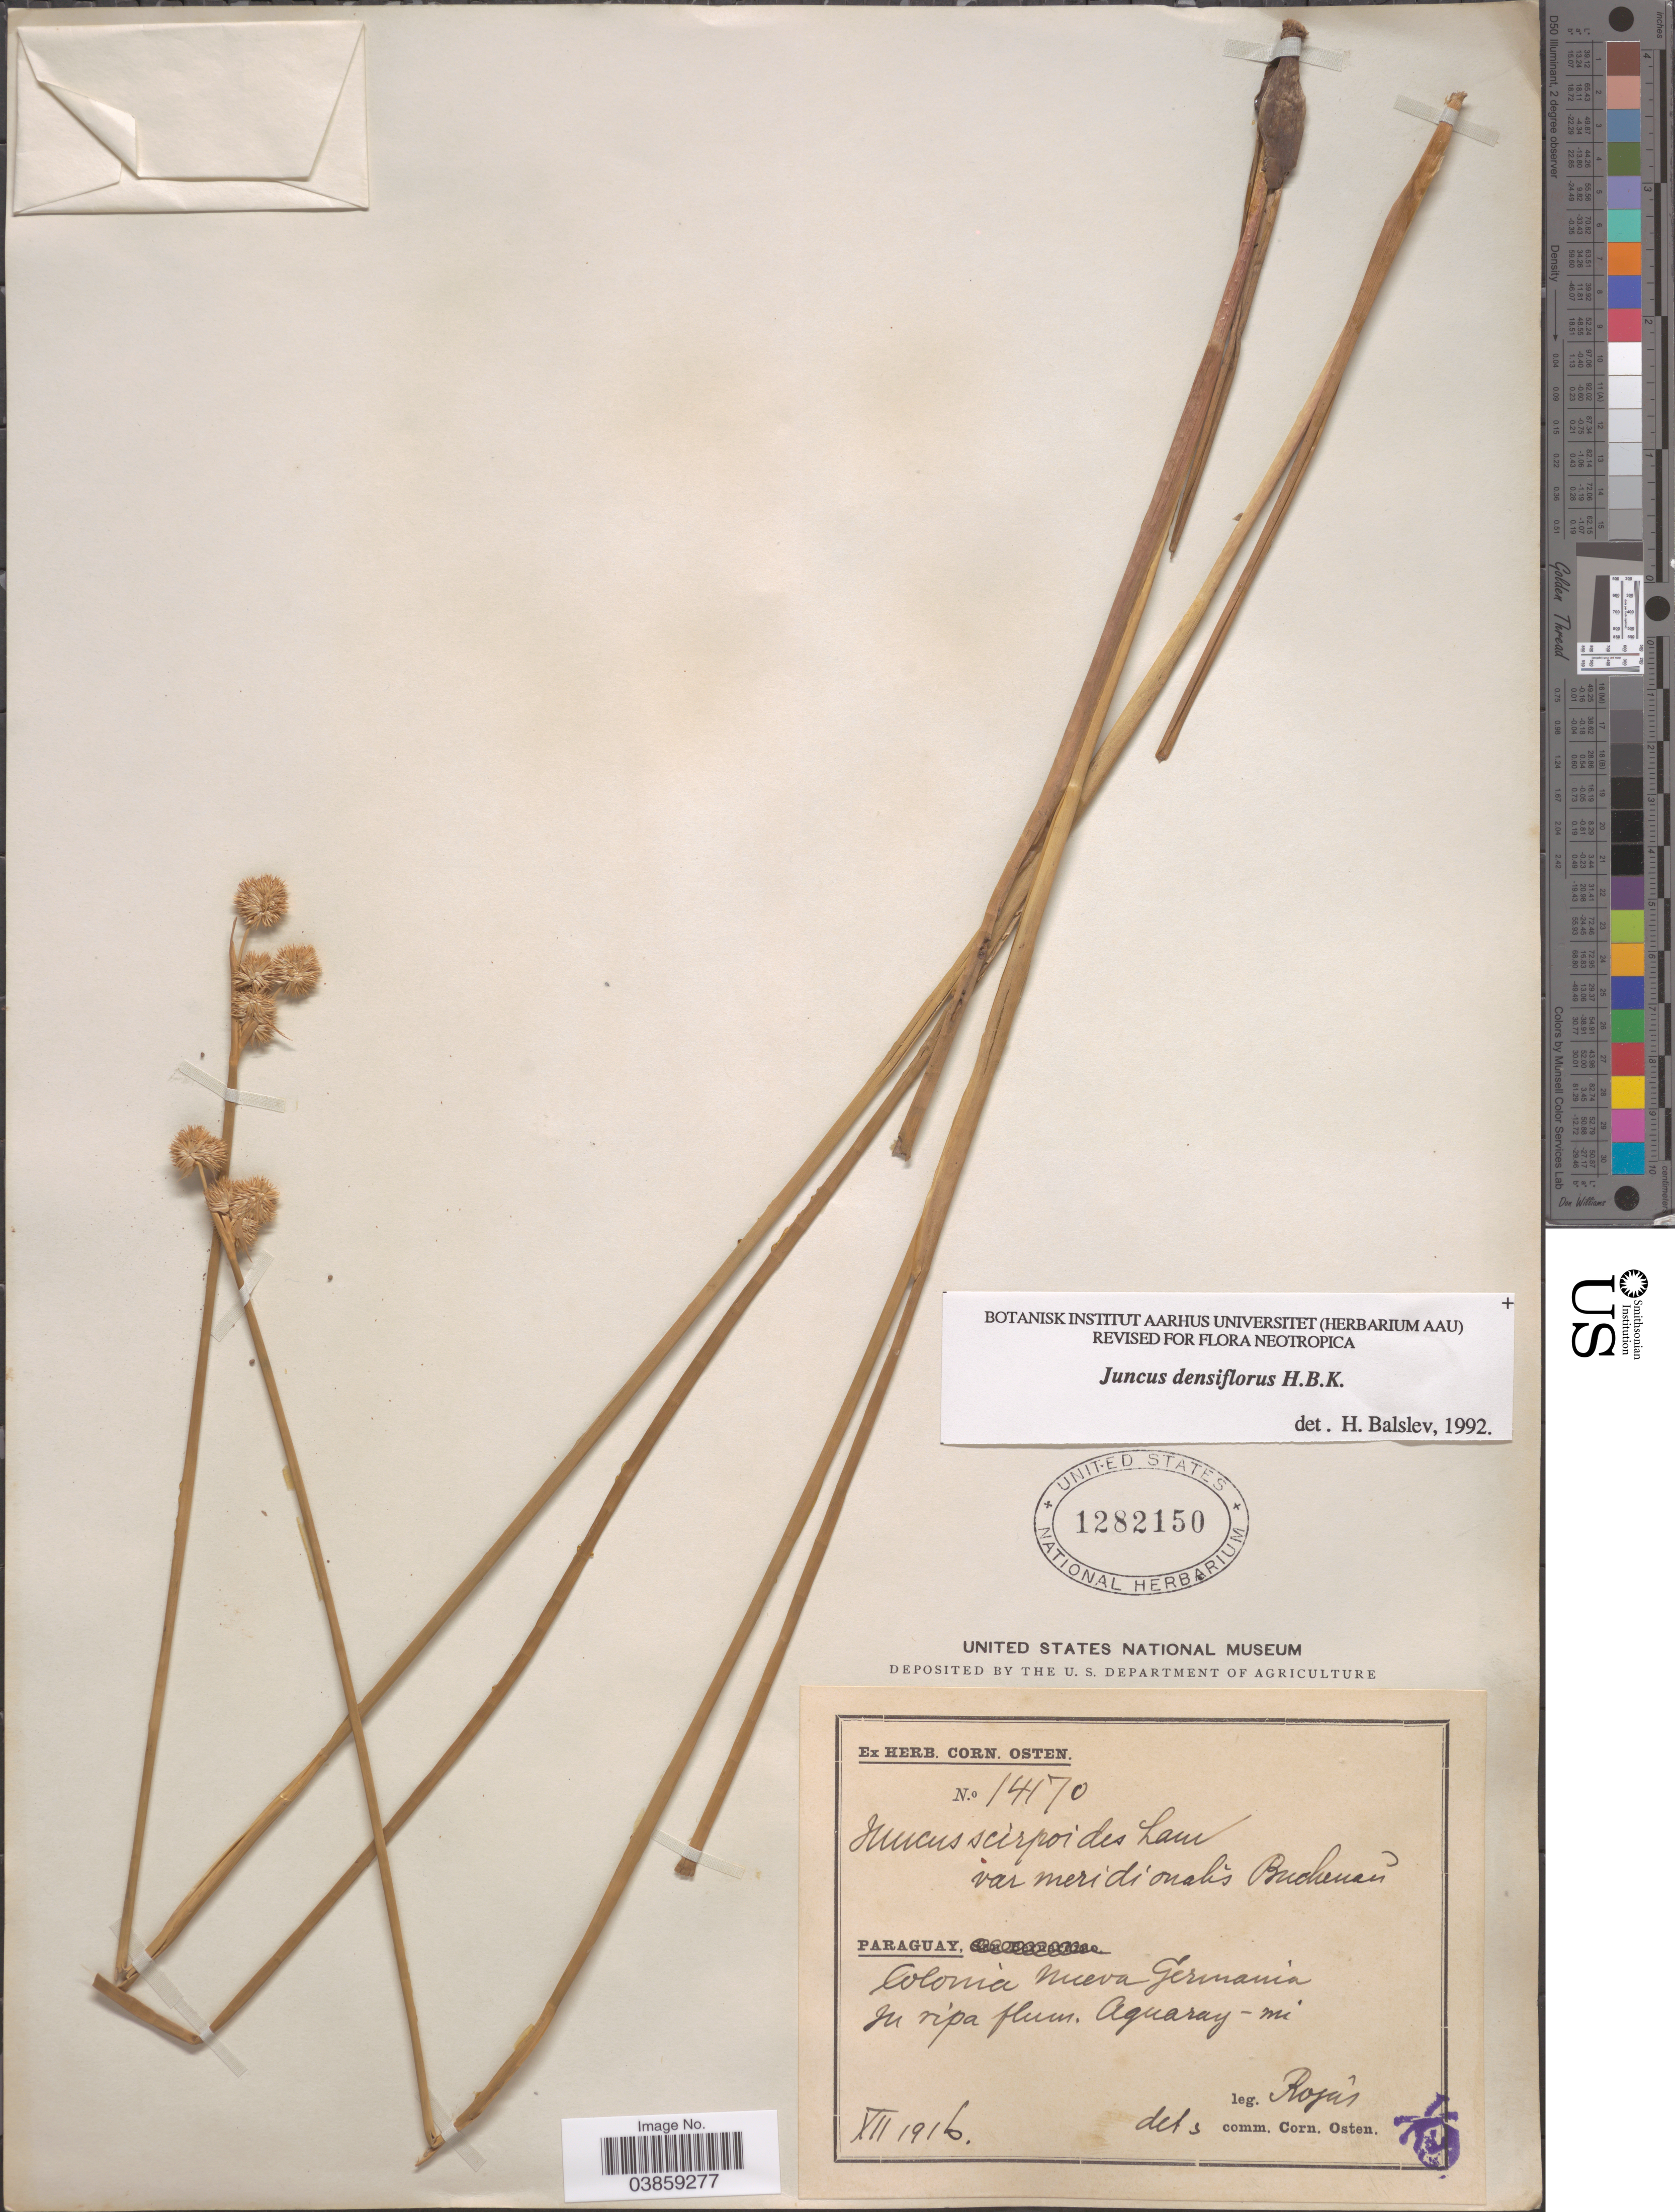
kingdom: Plantae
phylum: Tracheophyta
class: Liliopsida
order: Poales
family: Juncaceae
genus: Juncus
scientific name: Juncus densiflorus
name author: Kunth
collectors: Rojas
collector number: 14170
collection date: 1916-12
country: Paraguay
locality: Colonia nueva Germania. In ripa flum. Aquaray.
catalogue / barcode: US 1282150